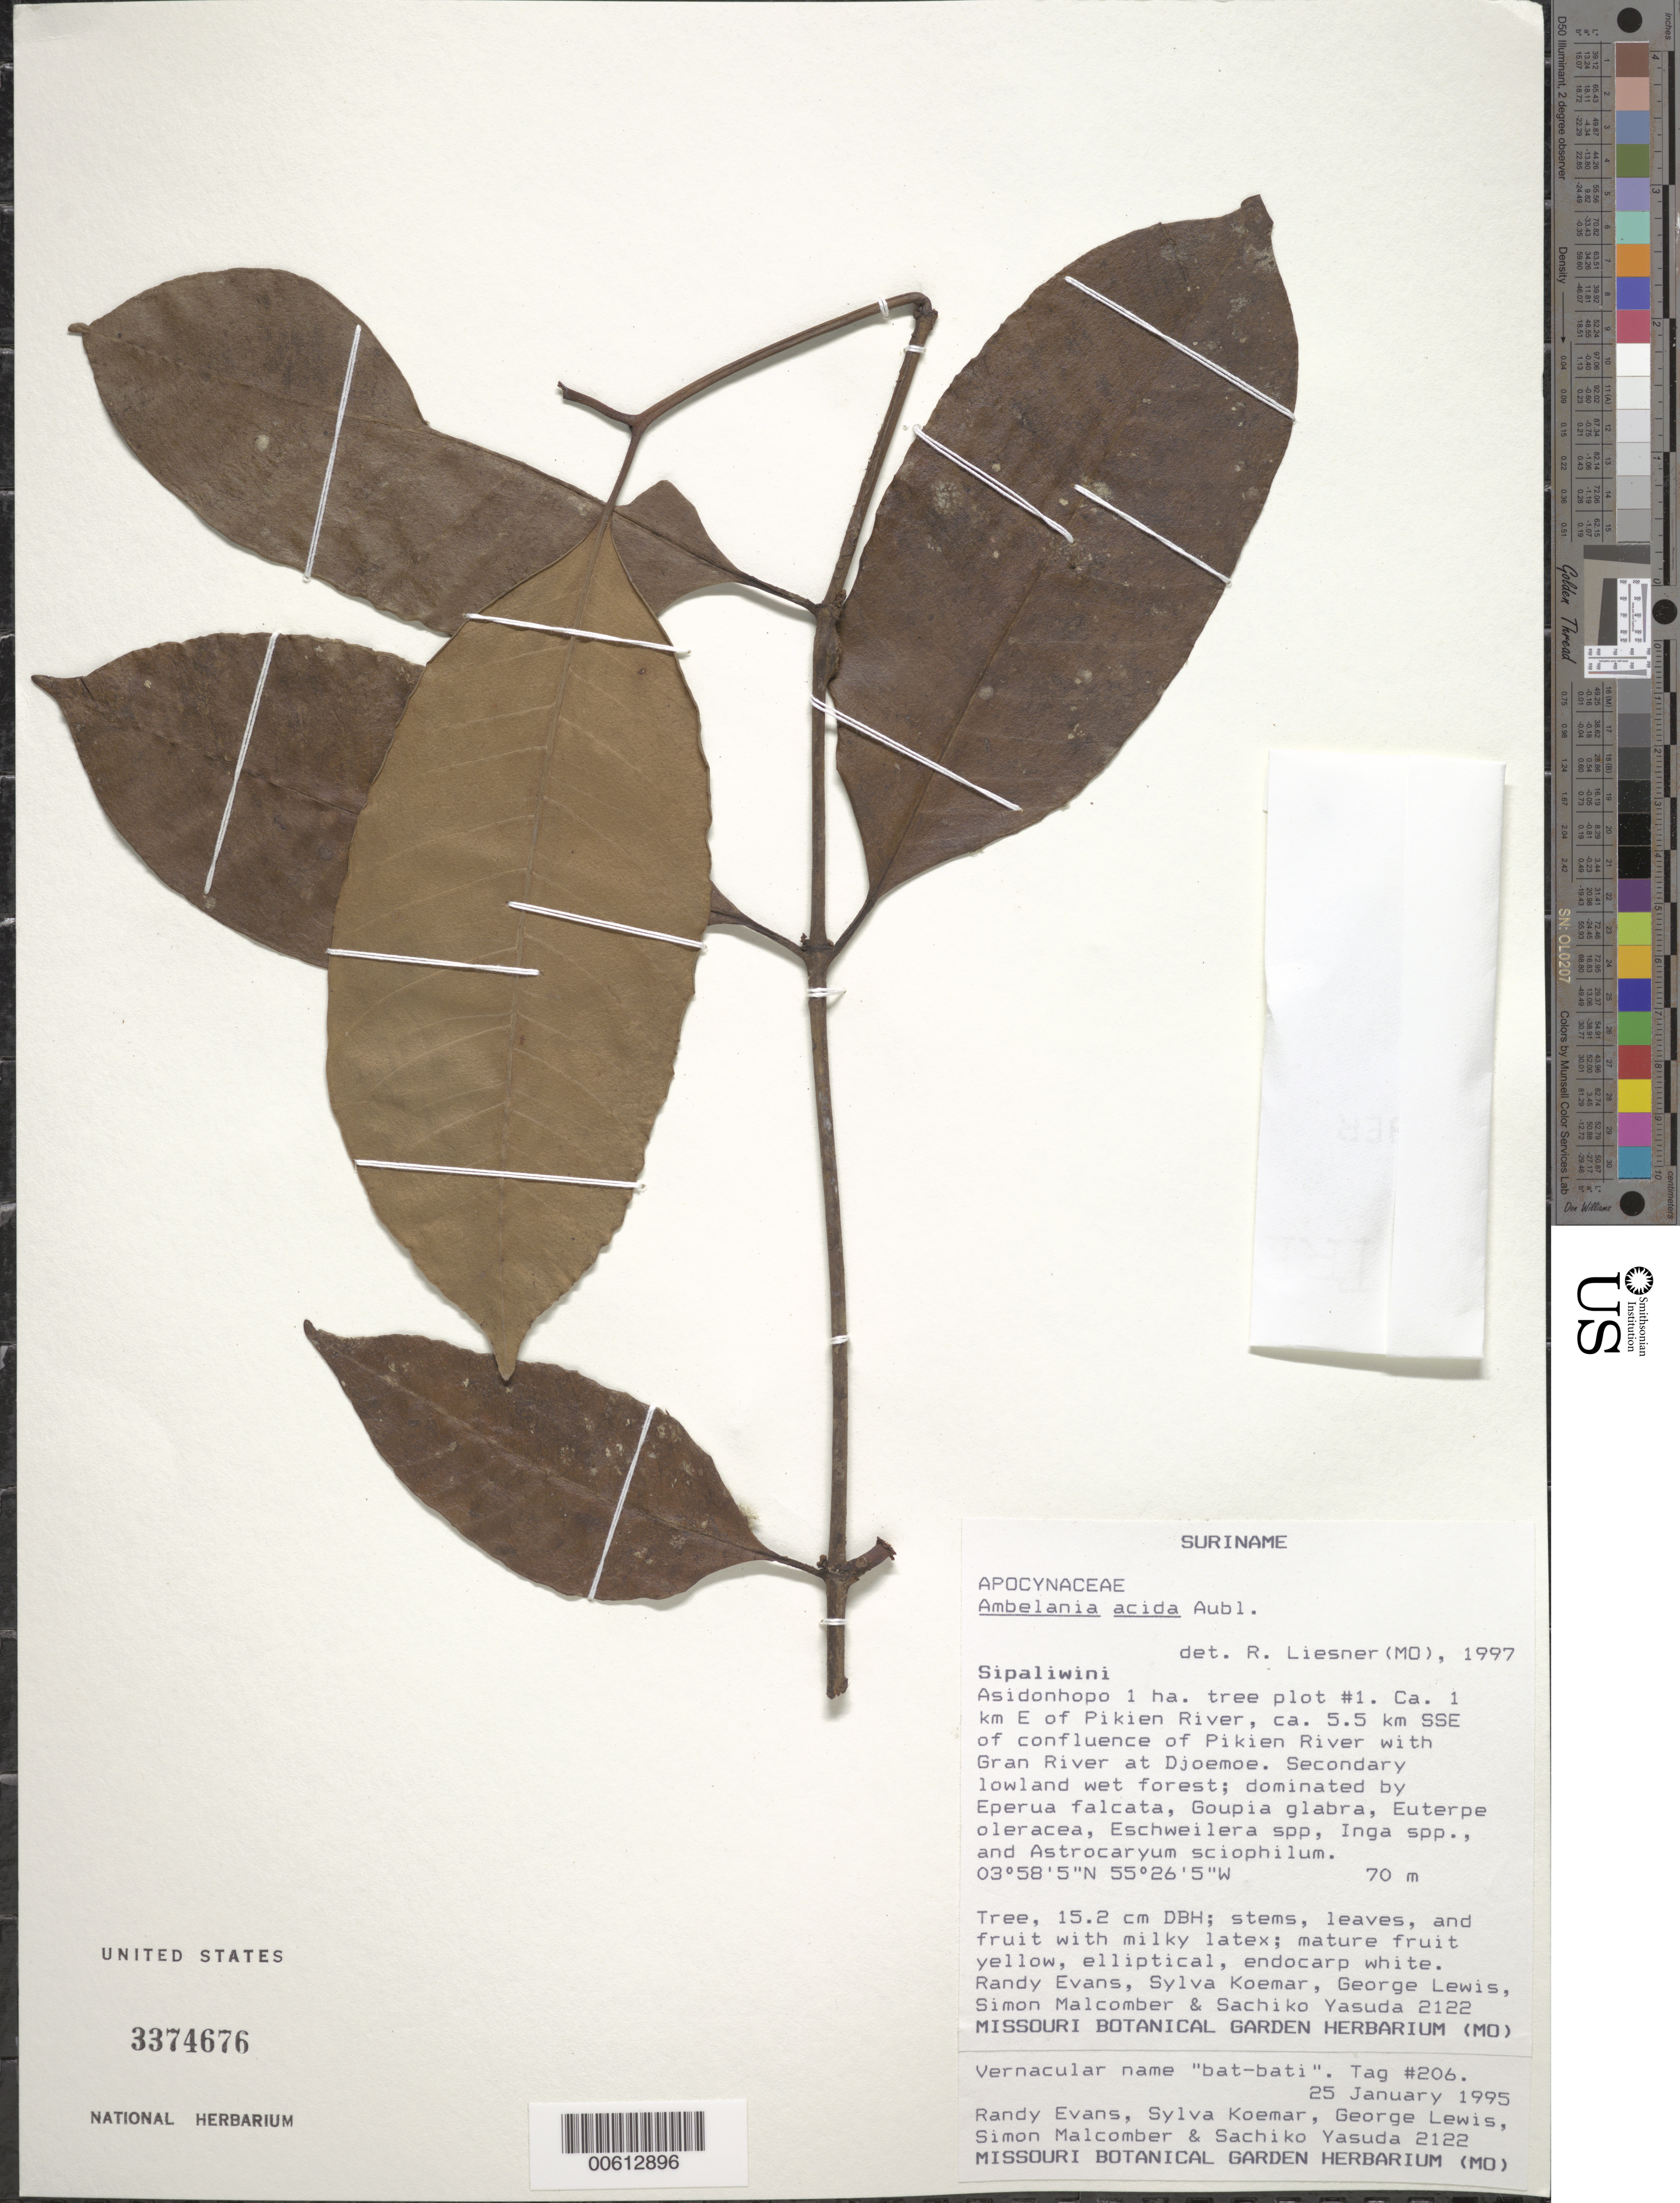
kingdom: Plantae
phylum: Tracheophyta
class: Magnoliopsida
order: Gentianales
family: Apocynaceae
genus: Ambelania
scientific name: Ambelania acida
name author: Aubl.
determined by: Liesner, R. L.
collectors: R. Evans, S. Koemar, G. Lewis, S. T. Malcomber & S. Yasuda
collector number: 2122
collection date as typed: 25-Jan-95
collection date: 1995-01-25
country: Suriname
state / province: Sipaliwini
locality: Asidonhopo, 1 km E of Pikien R., 5.5 km SSE of confl. of Pikien R. & Gran R. at Djoemoe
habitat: Secondary lowland wet forest, dominated by Eperua falcata, Goupia glabra, Euterpe oleracea, Eschweilera spp, Inga spp, and Astrocaryum sciophilum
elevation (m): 70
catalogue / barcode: US 3374676